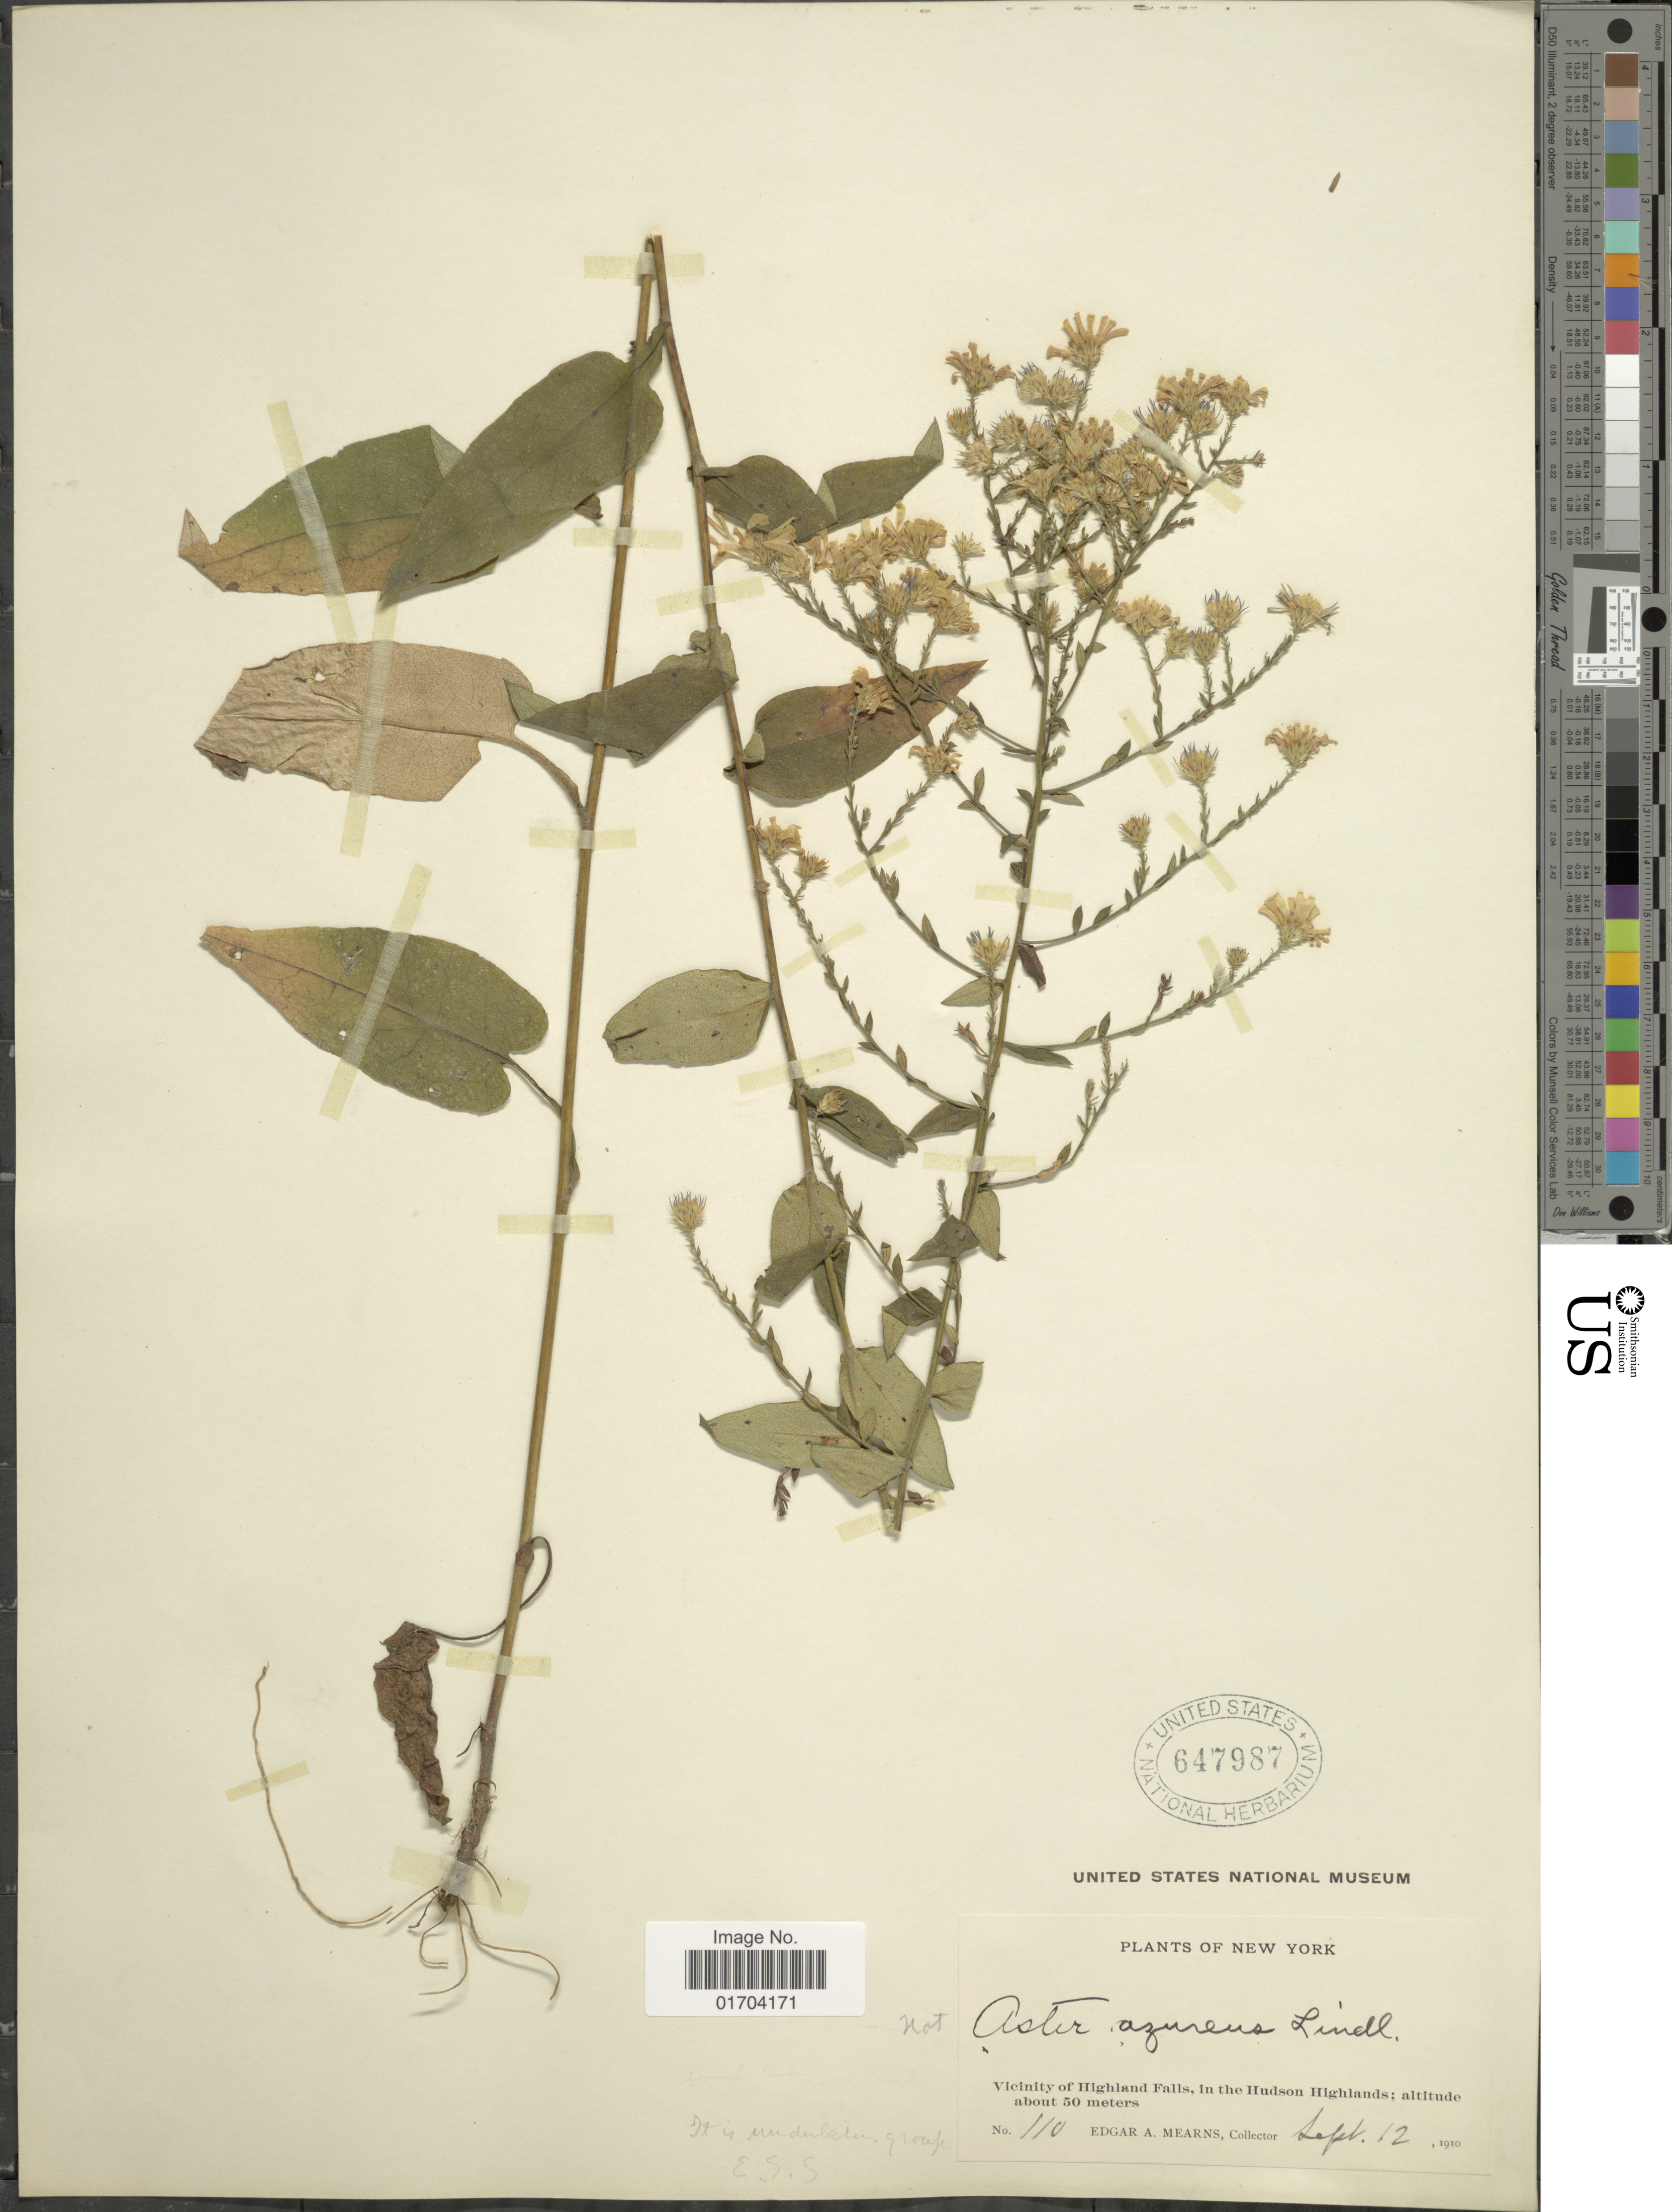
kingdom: Plantae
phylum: Tracheophyta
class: Magnoliopsida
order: Asterales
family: Asteraceae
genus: Symphyotrichum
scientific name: Symphyotrichum sp.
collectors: E. A. Mearns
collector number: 110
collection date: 1910-09-12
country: United States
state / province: New York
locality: Vicinity of Highland Falls, in the Hudson Highlands.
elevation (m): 50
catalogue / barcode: US 647987